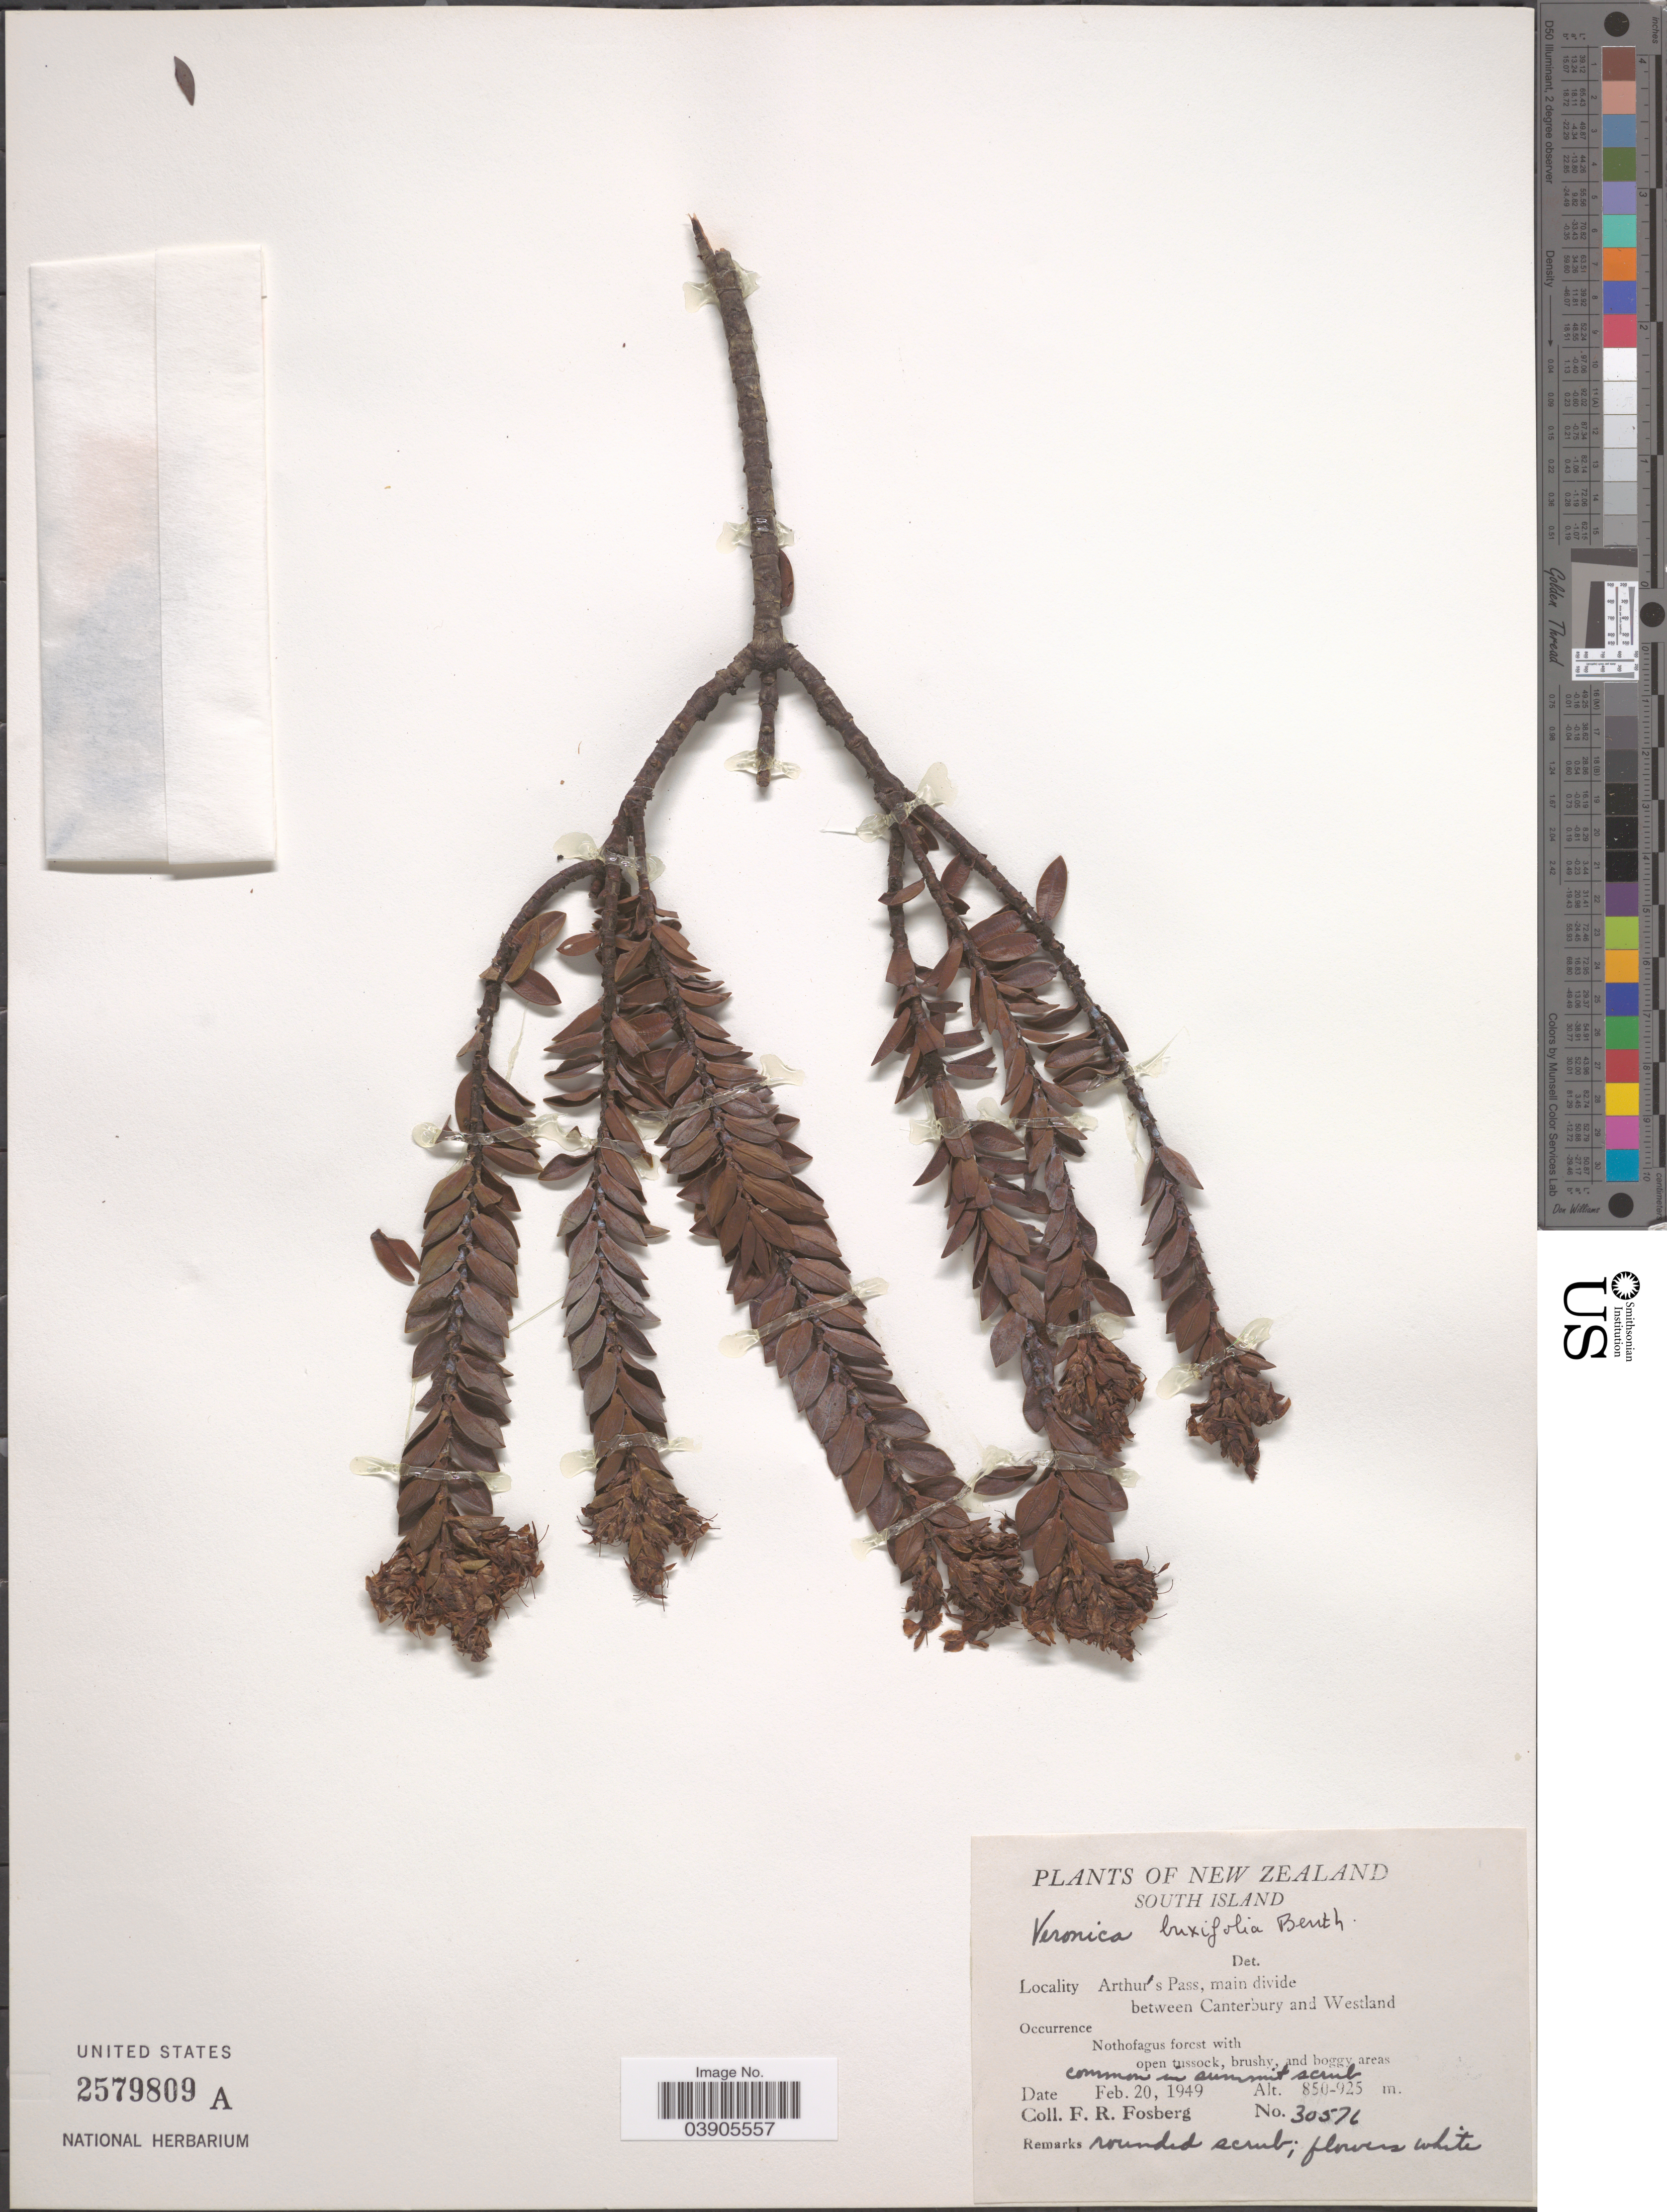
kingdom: Plantae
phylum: Tracheophyta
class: Magnoliopsida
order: Lamiales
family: Plantaginaceae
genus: Veronica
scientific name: Veronica buxifolia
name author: Benth.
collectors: F. R. Fosberg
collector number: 30576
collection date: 1949-02-20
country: New Zealand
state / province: Canterbury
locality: South Island. Arthur's Pass, main divide between Canterbury and Westland.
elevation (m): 850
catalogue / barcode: US 2579809A